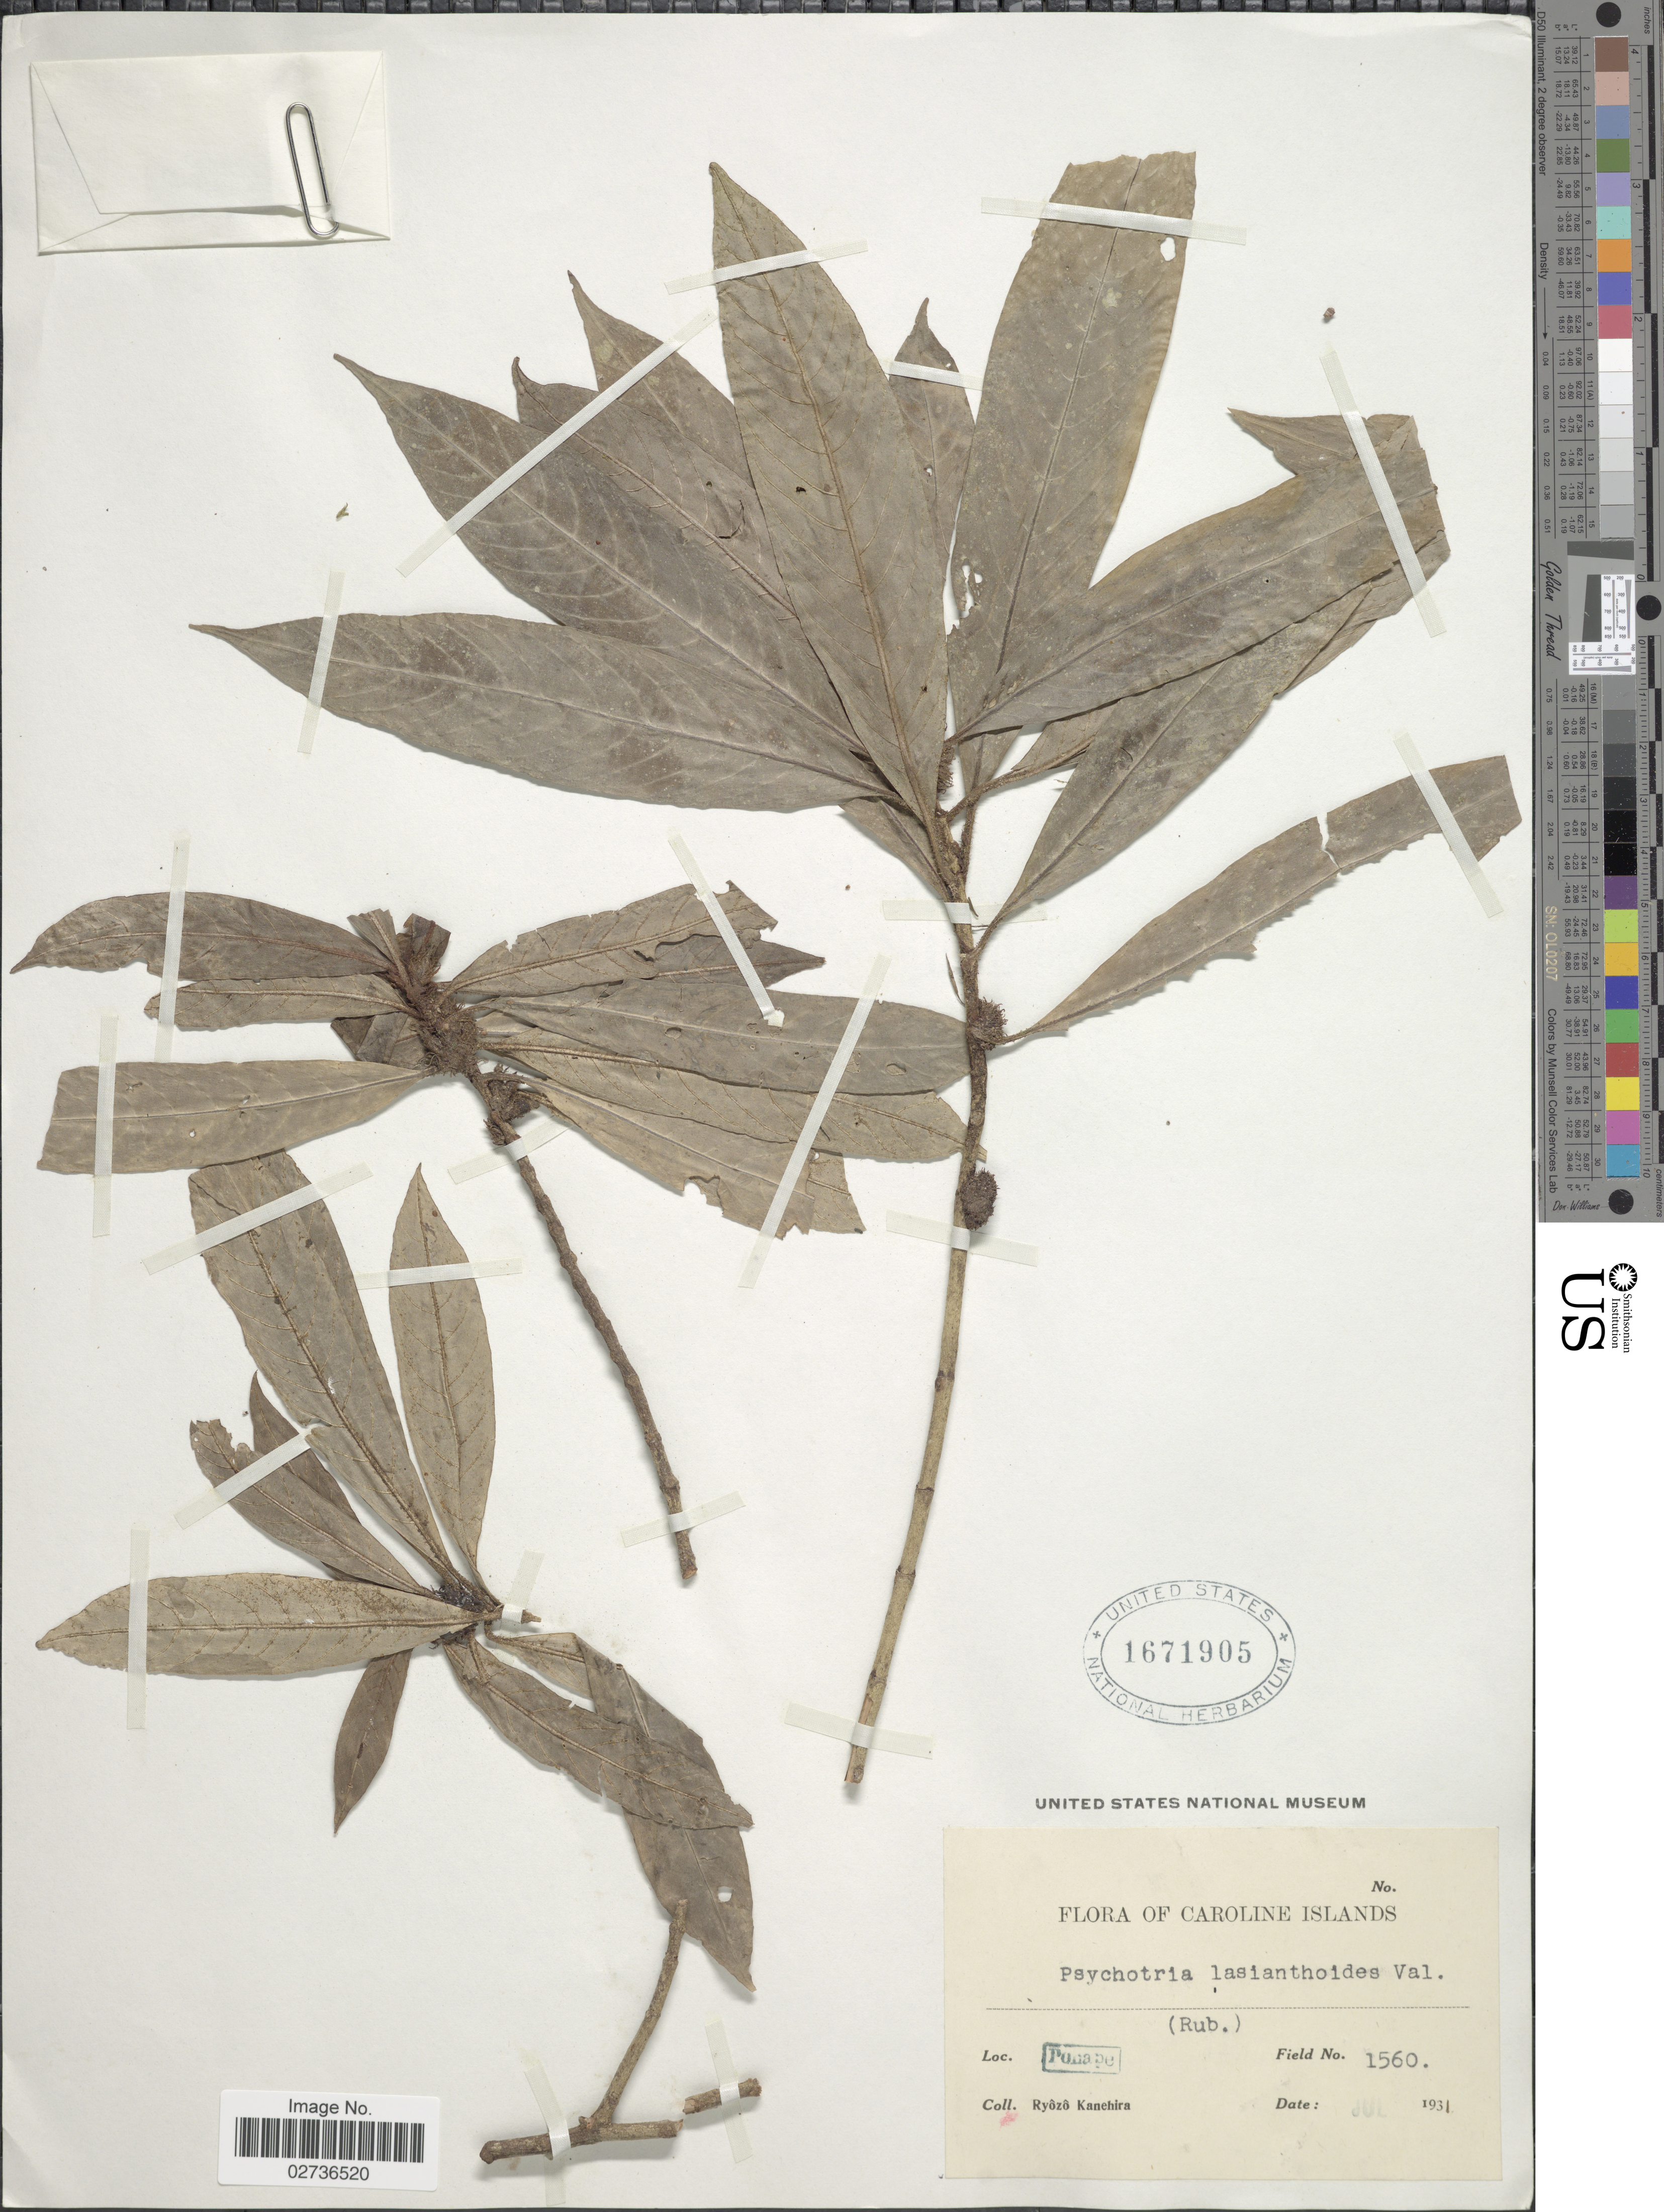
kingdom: Plantae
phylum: Tracheophyta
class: Magnoliopsida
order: Gentianales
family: Rubiaceae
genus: Psychotria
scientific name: Psychotria lasianthoides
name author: Valeton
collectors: R. Kanehira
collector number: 1560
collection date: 1932-06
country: Micronesia, Federated States of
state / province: Pohnpei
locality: Ponape, Caroline Islands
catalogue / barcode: US 1671905